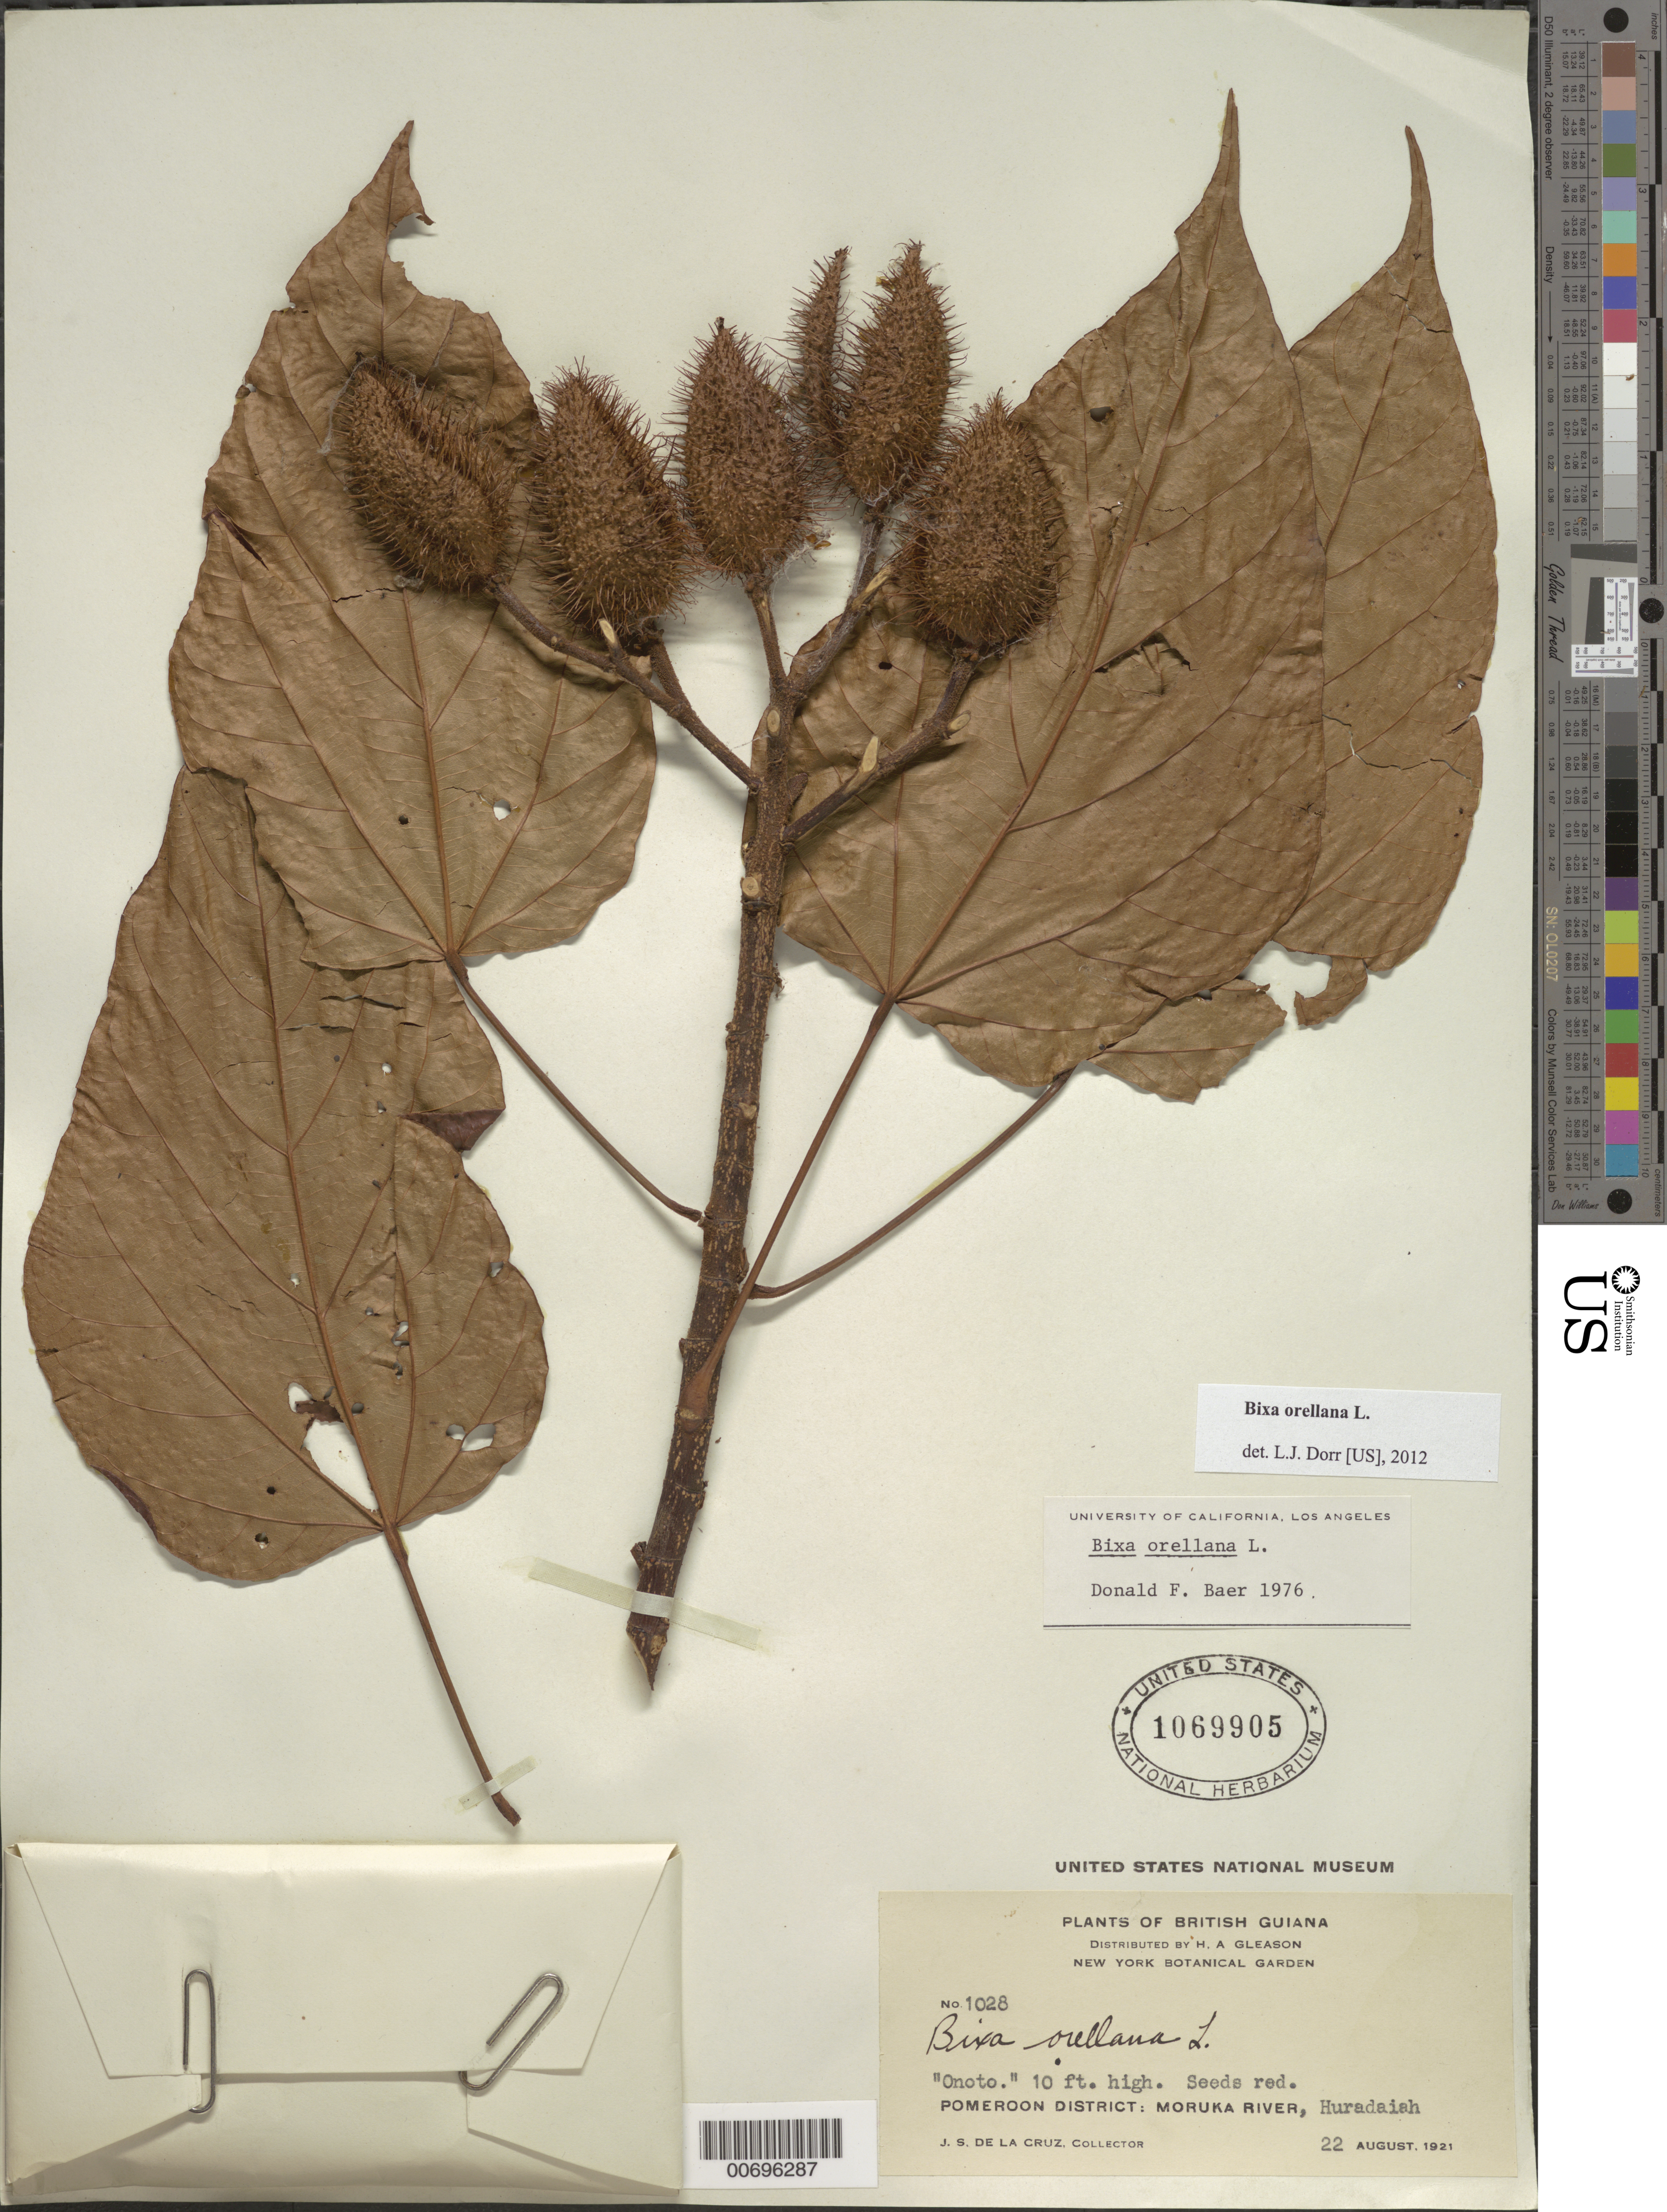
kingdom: Plantae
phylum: Tracheophyta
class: Magnoliopsida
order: Malvales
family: Bixaceae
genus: Bixa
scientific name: Bixa orellana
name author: L.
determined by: Baer, D. F.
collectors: J. S. de la Cruz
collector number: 1028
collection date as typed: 22-Aug-21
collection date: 1921-08-22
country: Guyana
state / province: Barima-Waini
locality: Moruka R., Huradaiah; Pomeroon Dist.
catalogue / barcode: US 1069905